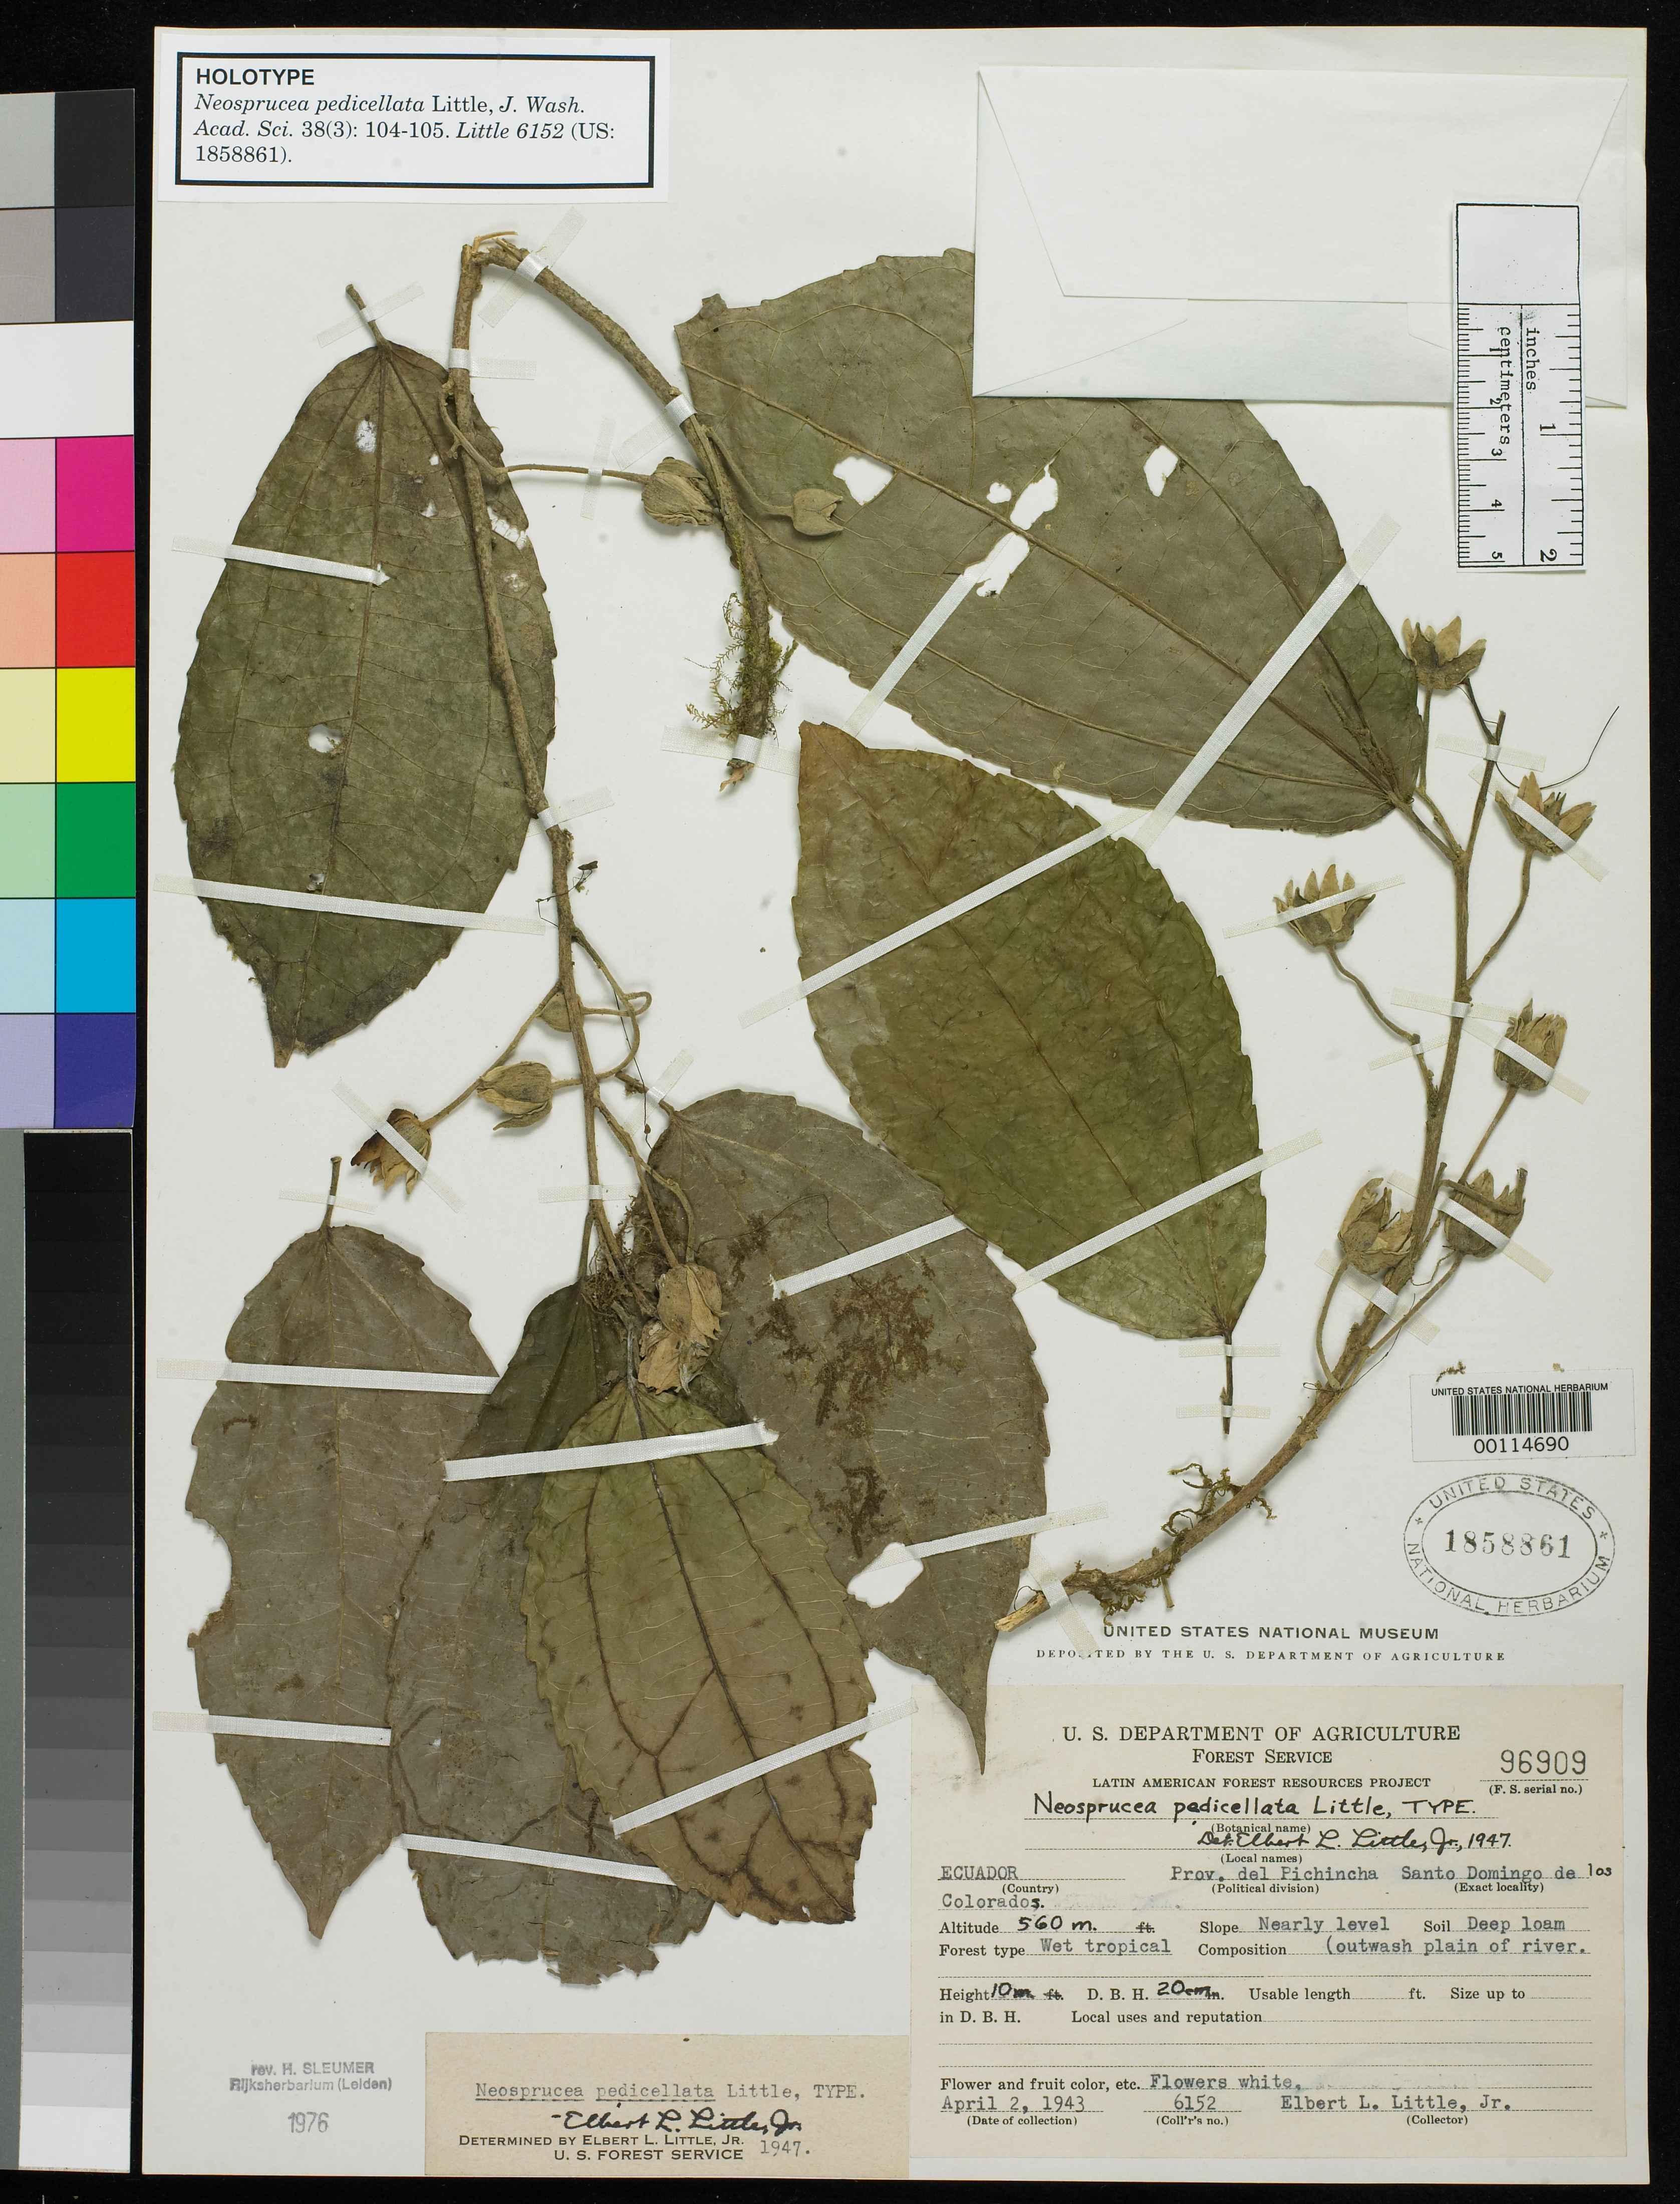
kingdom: Plantae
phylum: Tracheophyta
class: Magnoliopsida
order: Malpighiales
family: Salicaceae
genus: Neosprucea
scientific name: Neosprucea pedicellata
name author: Little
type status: Holotype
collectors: E. L. Little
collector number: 6152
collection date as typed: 02 Apr 1943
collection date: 1943-04-02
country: Ecuador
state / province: Pichincha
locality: Santo Domingo de Los Colorados.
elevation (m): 560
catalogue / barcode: US 1858861